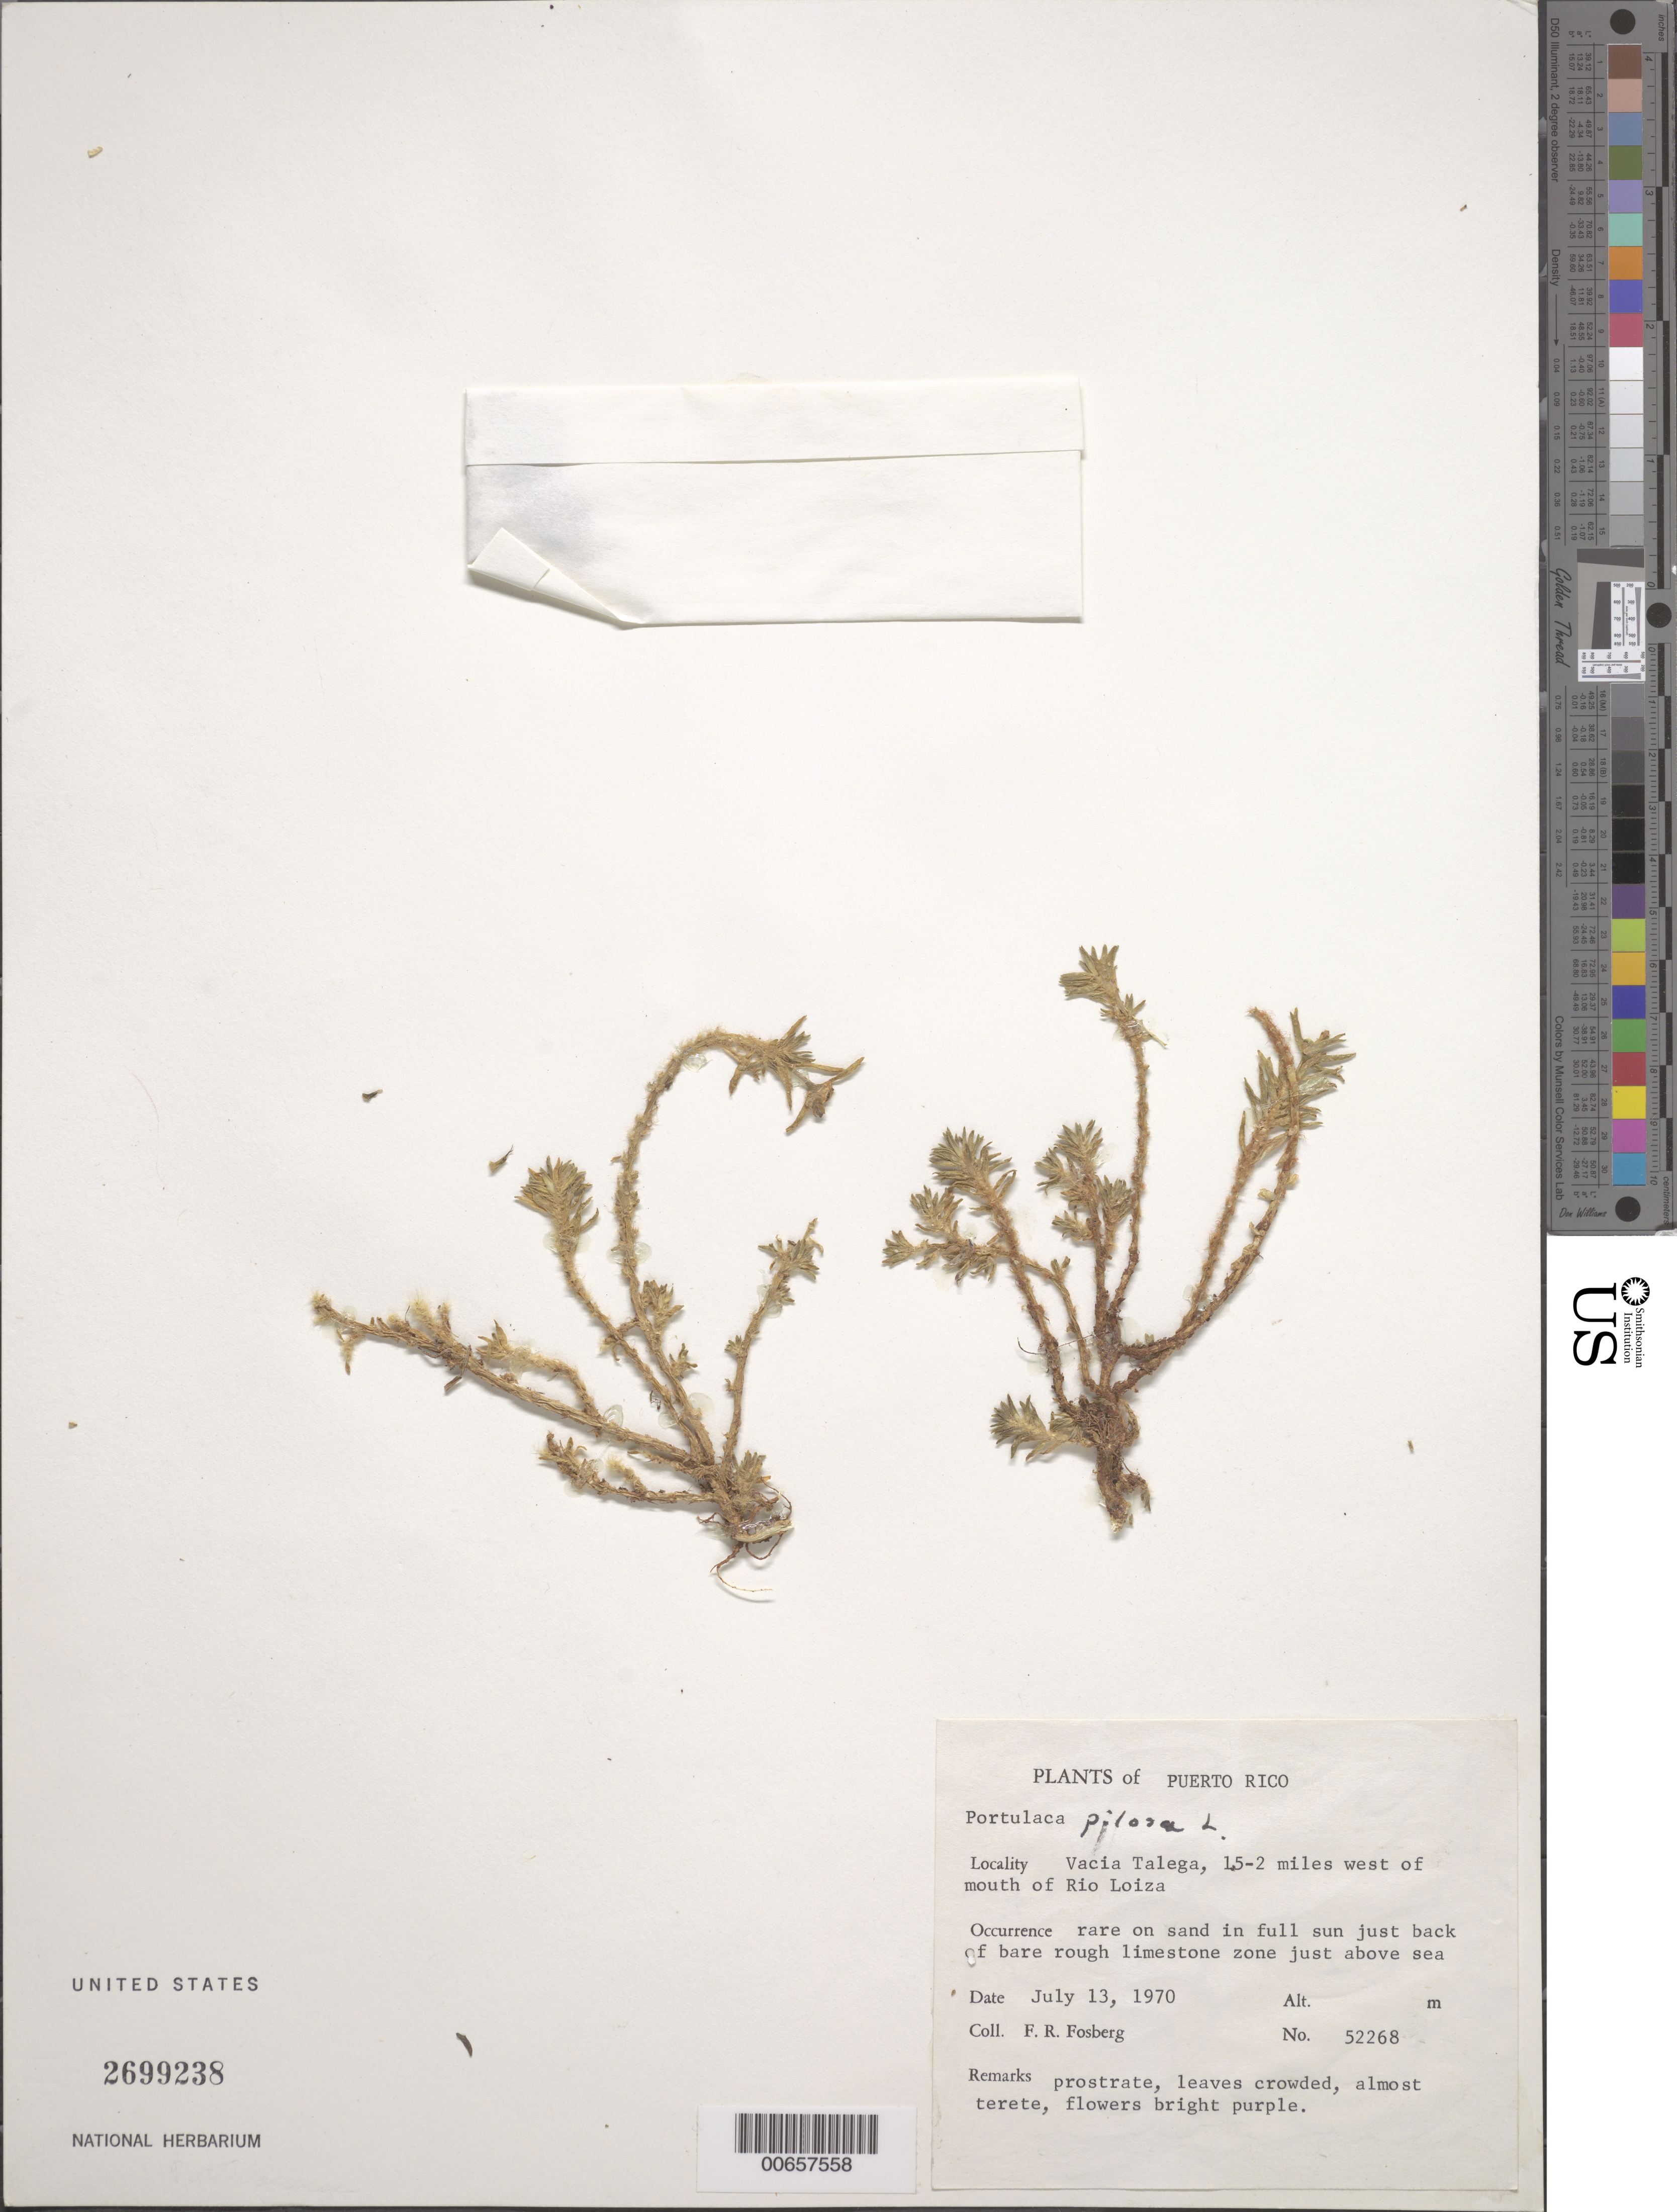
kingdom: Plantae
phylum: Tracheophyta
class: Magnoliopsida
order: Caryophyllales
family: Portulacaceae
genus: Portulaca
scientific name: Portulaca pilosa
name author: L.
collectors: F. R. Fosberg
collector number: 52268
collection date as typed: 13 Jul 1970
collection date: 1970-07-13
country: Puerto Rico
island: Greater Antilles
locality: Vacia Talega, 1.5-2 mi W of mouth of Rio Loiza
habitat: On sand in full sun just back of bare rough limestone zone just above sea.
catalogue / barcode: US 2699238